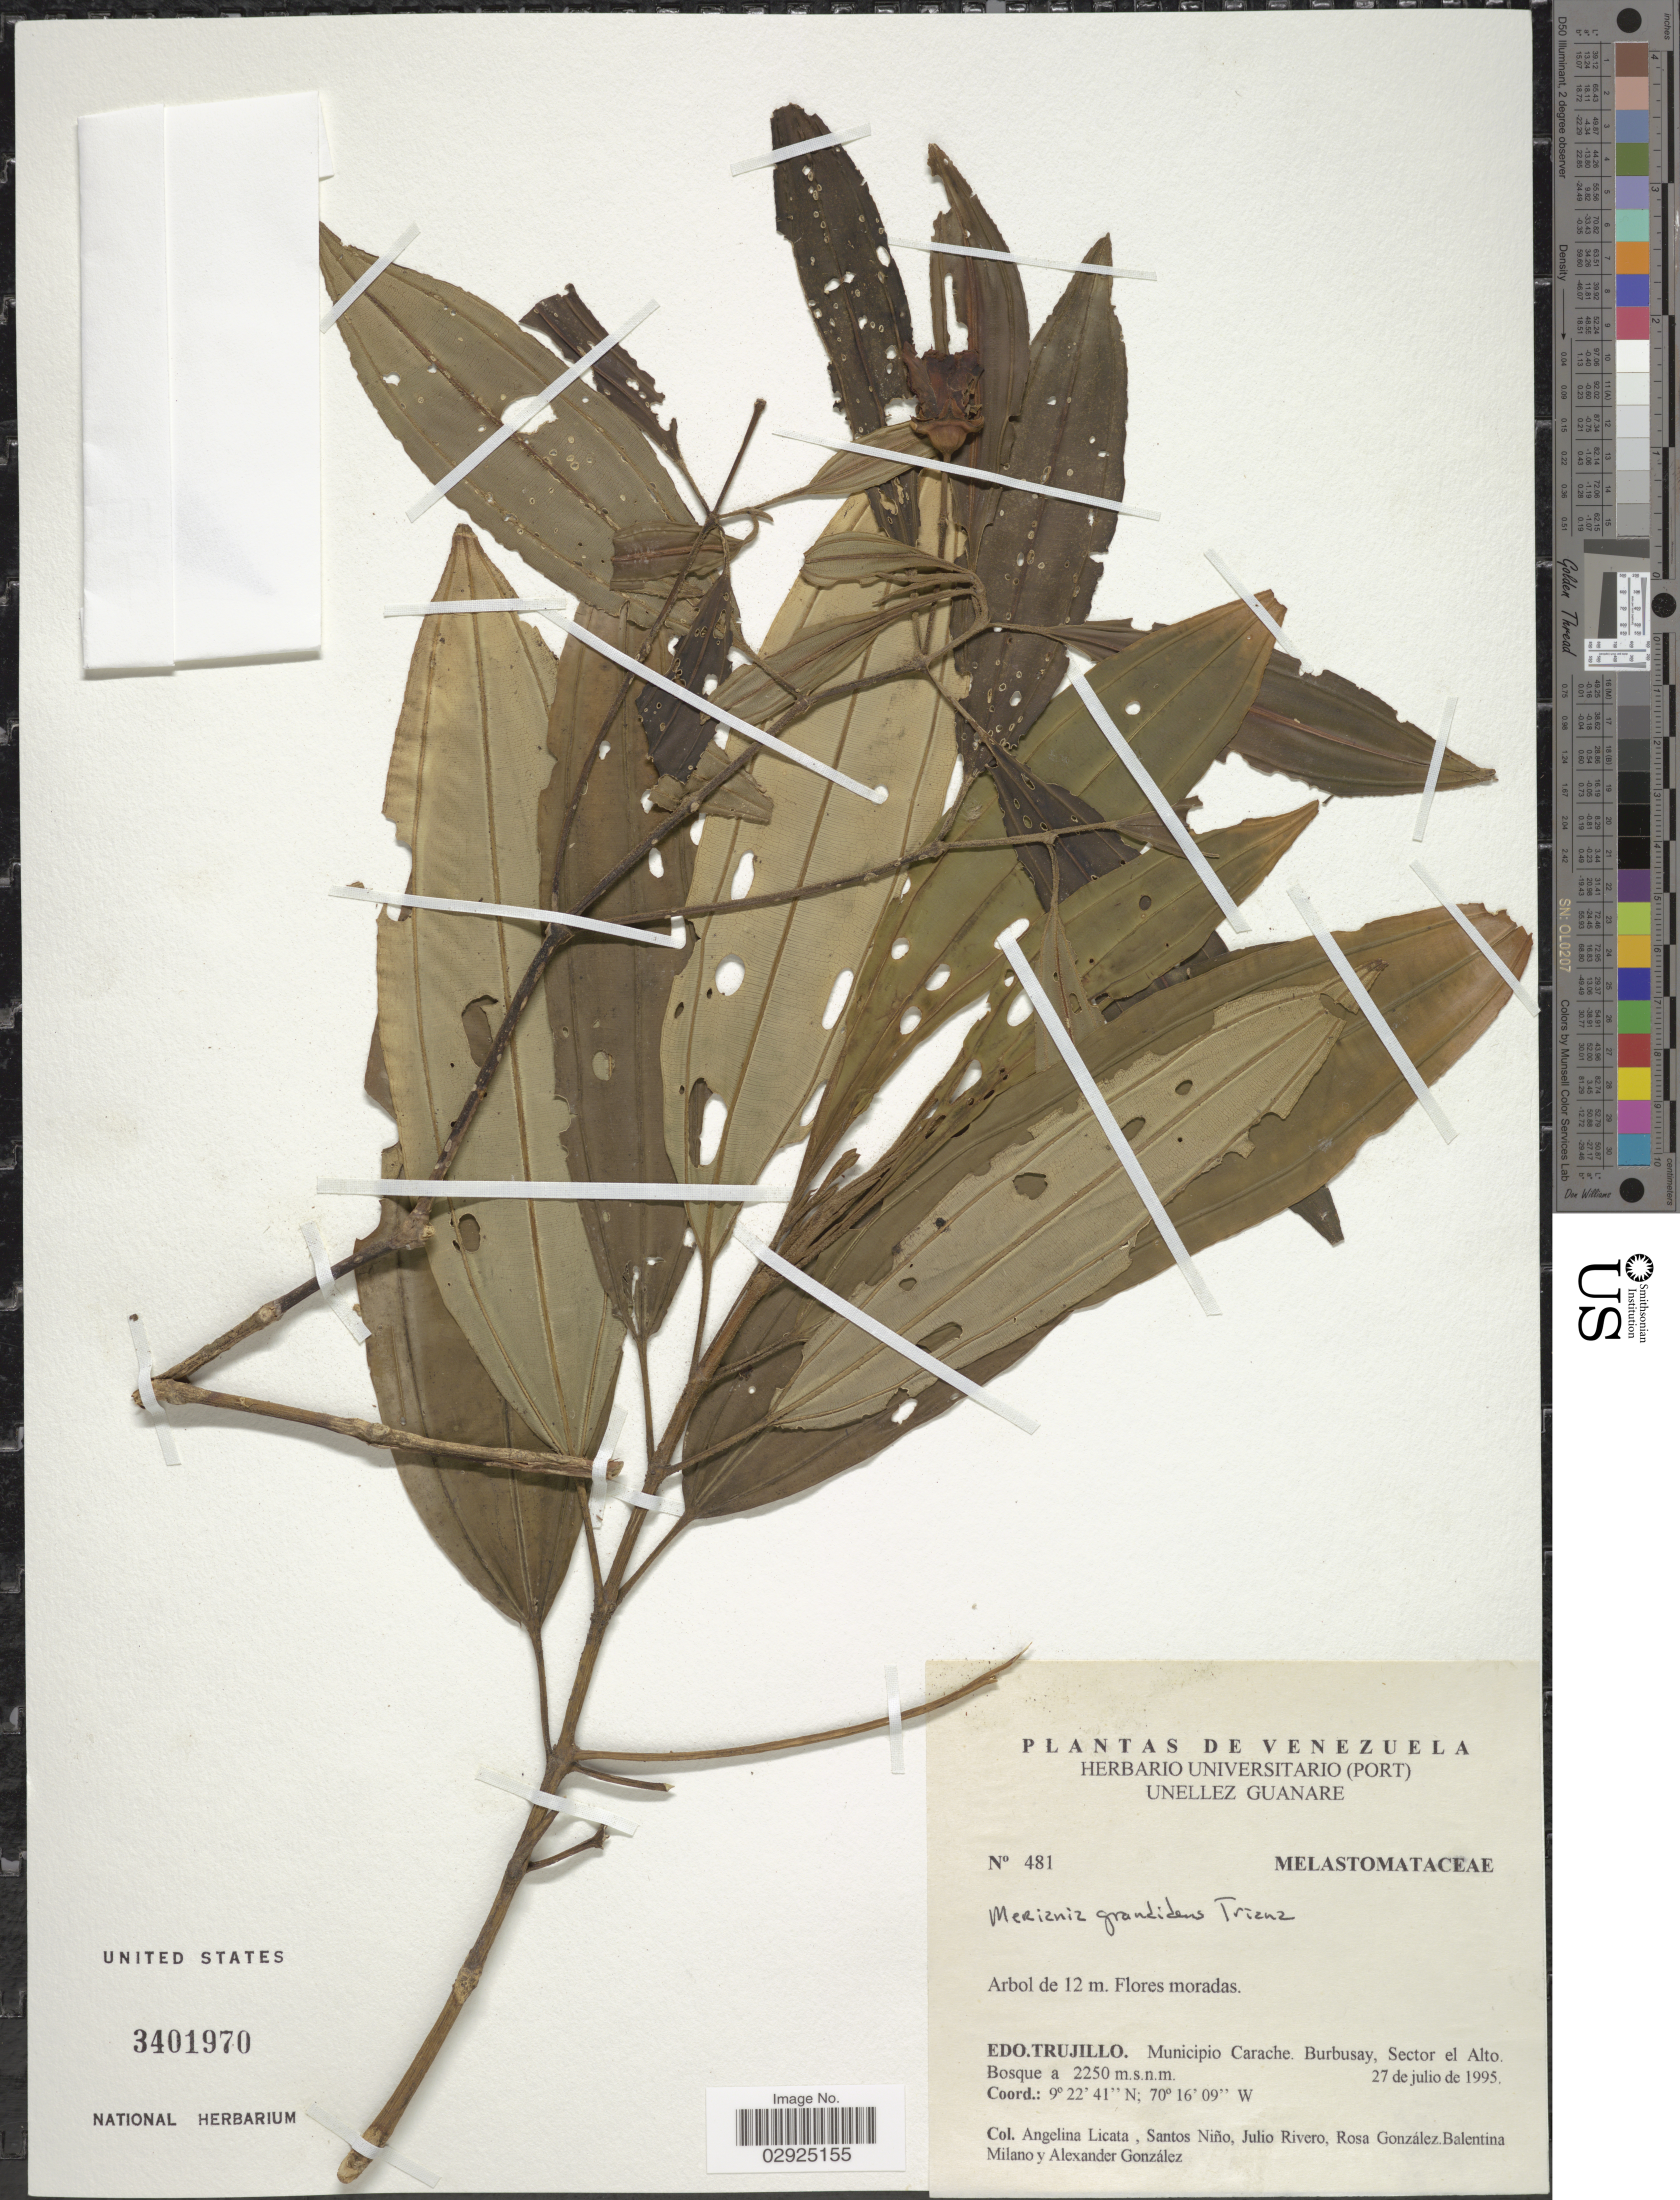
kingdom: Plantae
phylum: Tracheophyta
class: Magnoliopsida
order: Myrtales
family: Melastomataceae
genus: Meriania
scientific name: Meriania grandidens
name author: Triana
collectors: A. Licata, S. M. Niño, J. Rivero, R. González, B. Milano & A. C. González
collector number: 481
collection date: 1995-07-27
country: Venezuela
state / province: Trujillo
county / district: Carache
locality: Burbusay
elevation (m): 2250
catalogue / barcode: US 3401970